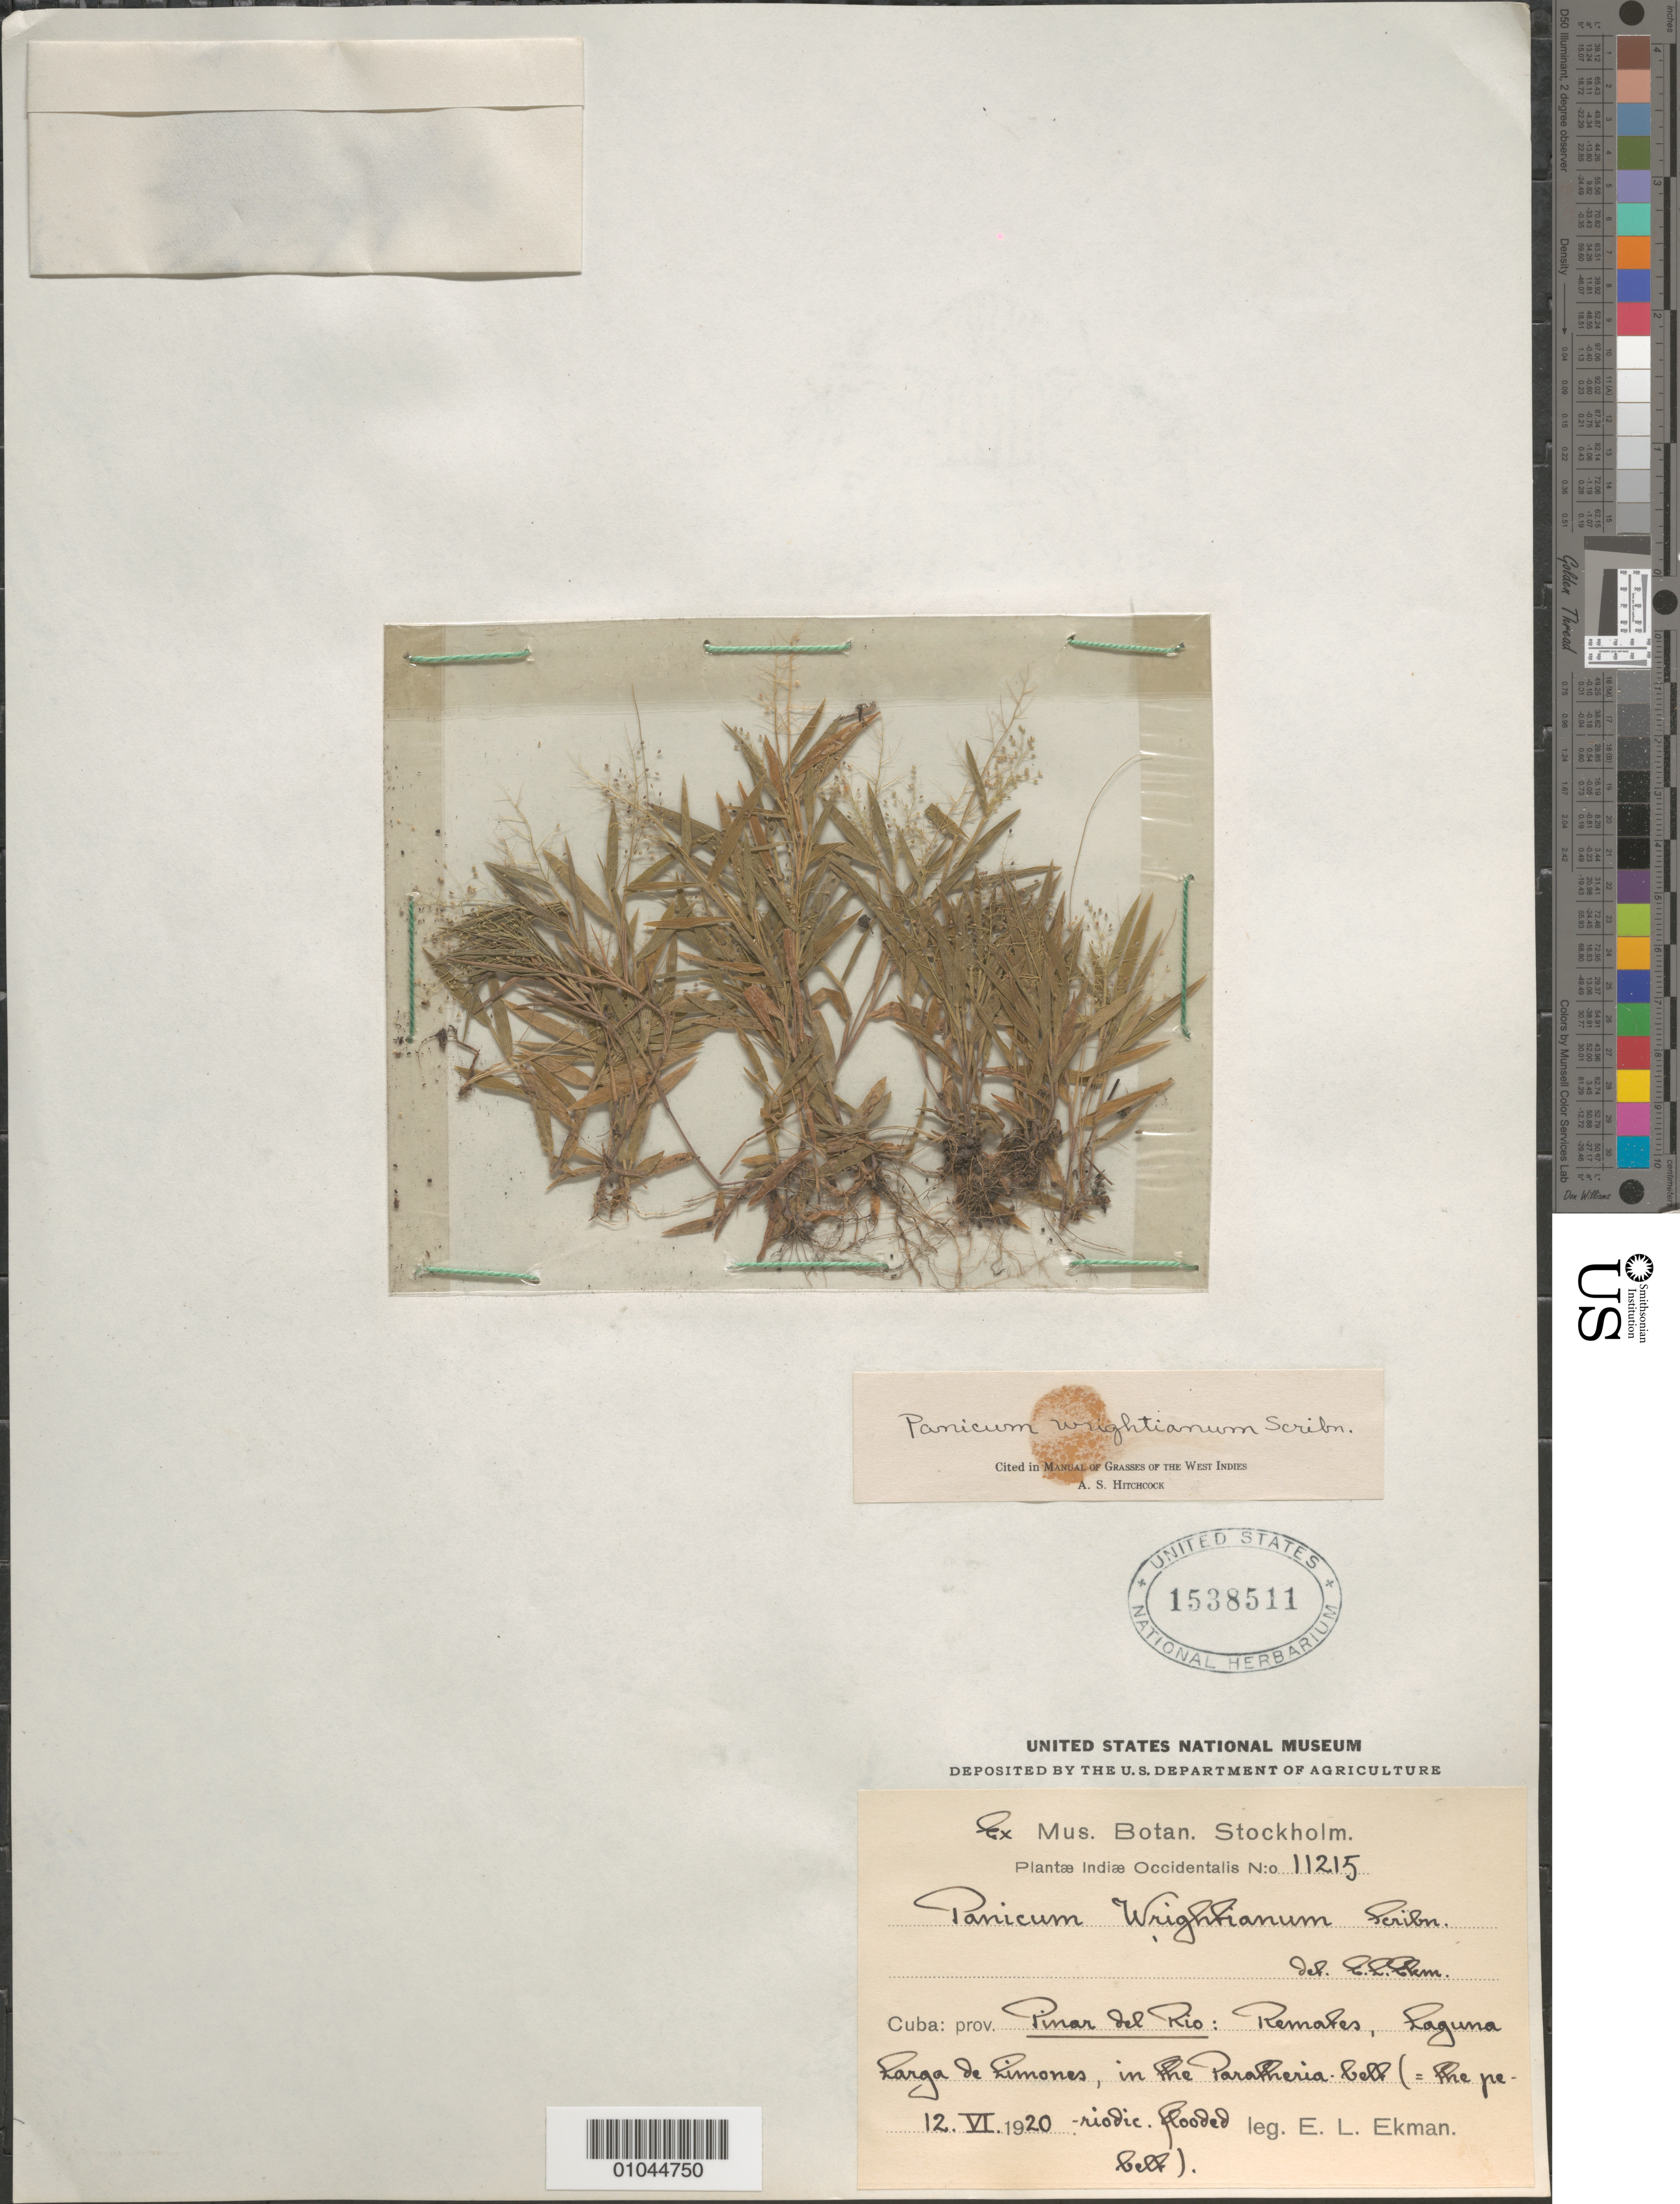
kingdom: Plantae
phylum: Tracheophyta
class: Liliopsida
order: Poales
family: Poaceae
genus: Panicum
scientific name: Panicum wrightianum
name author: Scribn.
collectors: E. L. Ekman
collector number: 11215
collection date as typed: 12 Jun 1920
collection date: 1920-06-12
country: Cuba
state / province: Pinar del Rio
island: Cuba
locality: Remales, Laguna Larga de Limones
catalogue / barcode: US 1538511